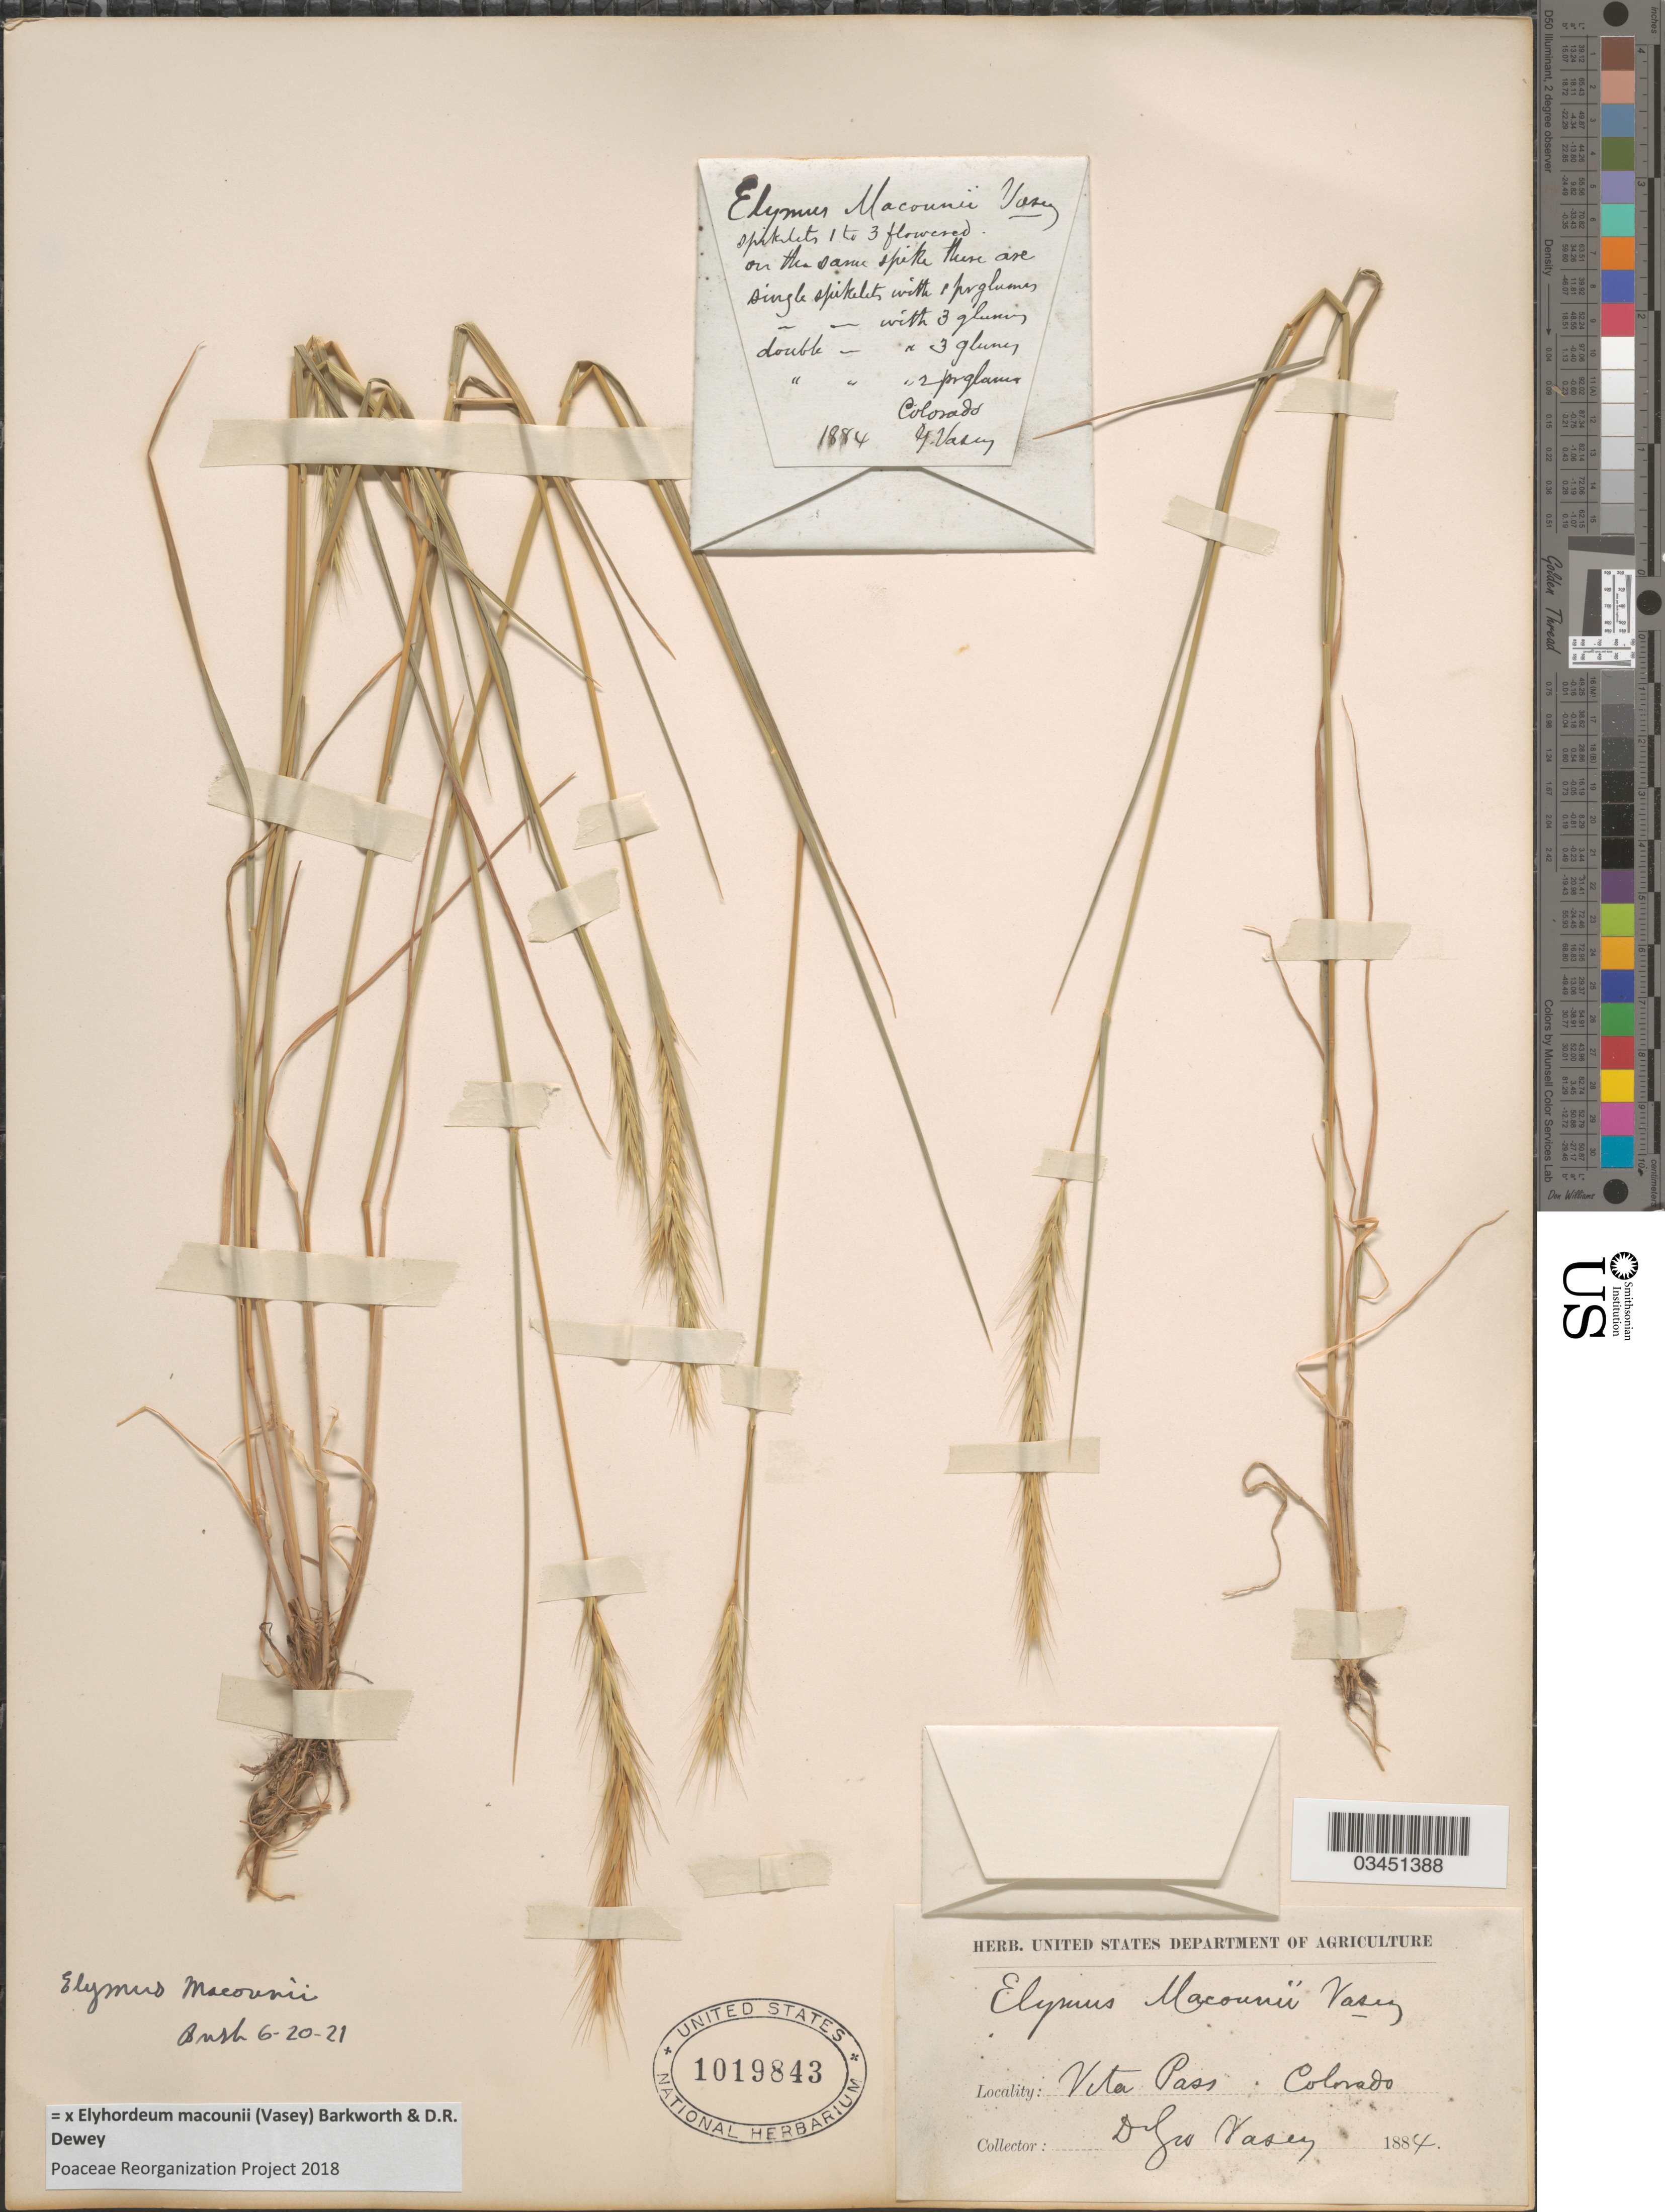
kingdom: Plantae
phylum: Tracheophyta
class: Liliopsida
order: Poales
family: Poaceae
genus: Elyhordeum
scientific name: x Elyhordeum macounii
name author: (Vasey) Barkworth & Dewey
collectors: G. R. Vasey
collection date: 1884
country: United States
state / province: Colorado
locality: Vita Pass.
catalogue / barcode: US 1019843